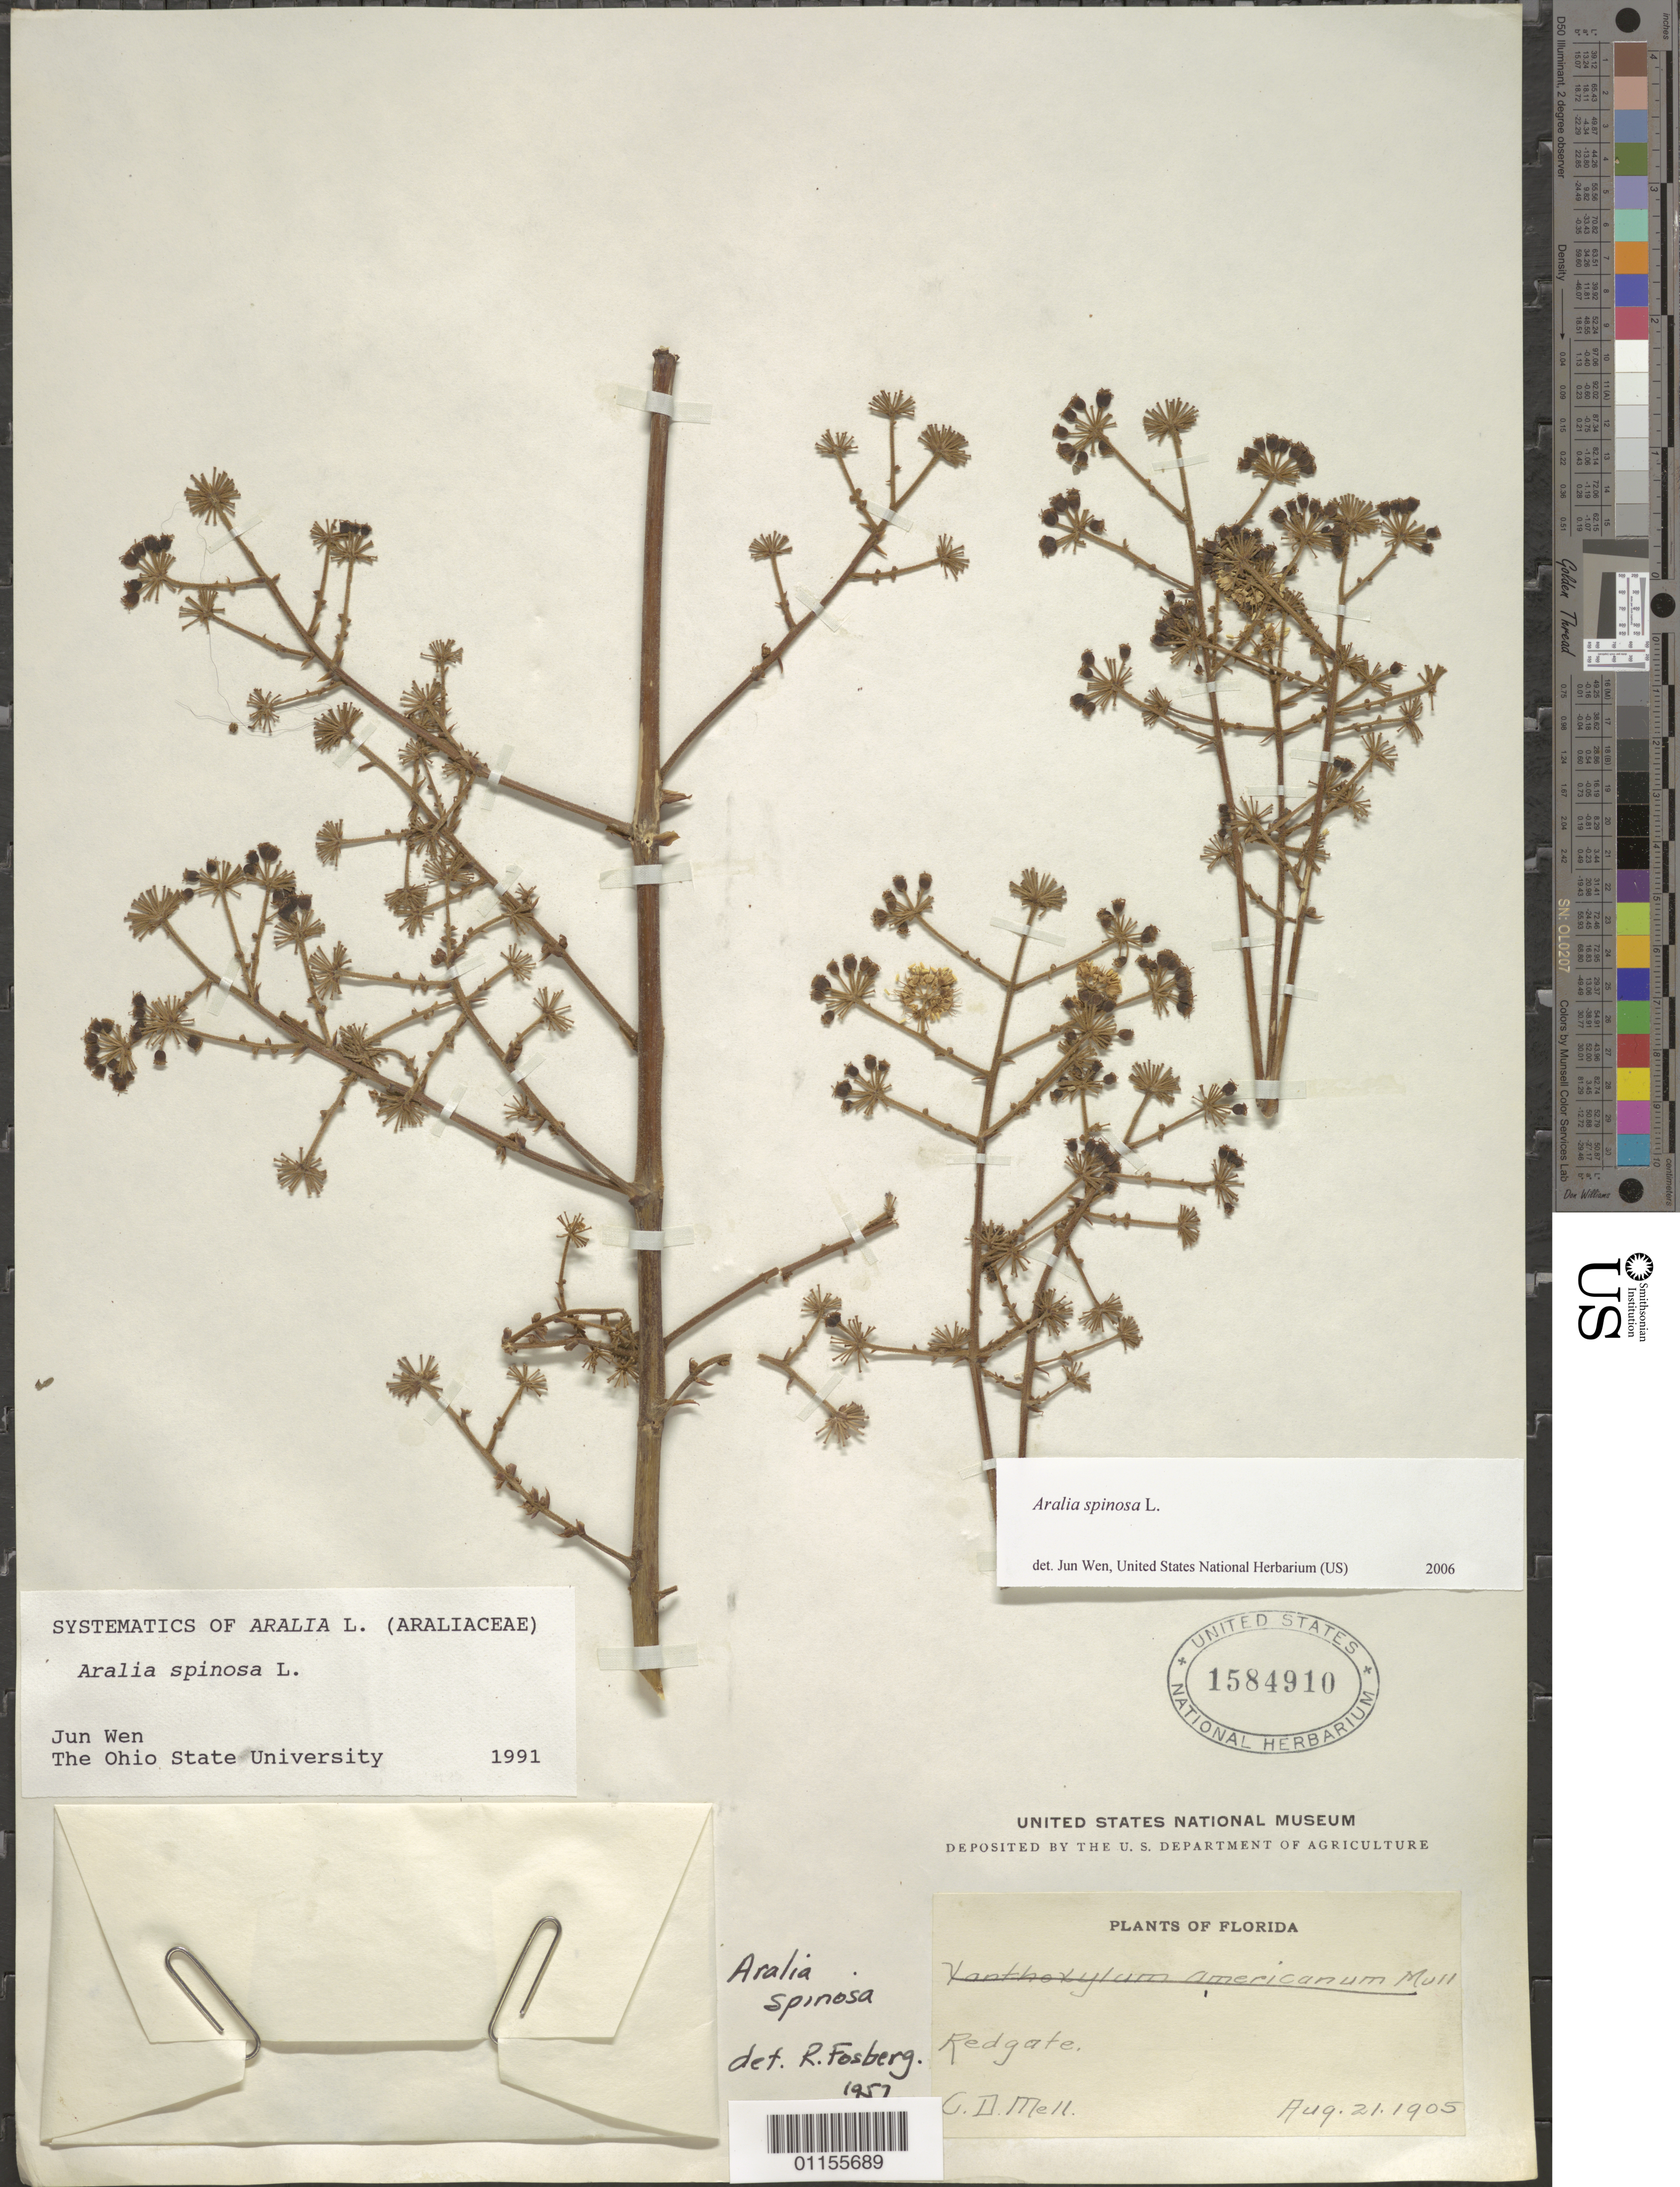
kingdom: Plantae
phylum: Tracheophyta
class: Magnoliopsida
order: Apiales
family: Araliaceae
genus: Aralia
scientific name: Aralia spinosa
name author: L.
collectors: C. D. Mell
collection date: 1905-08-21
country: United States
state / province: Florida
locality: Redgate.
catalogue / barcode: US 1584910